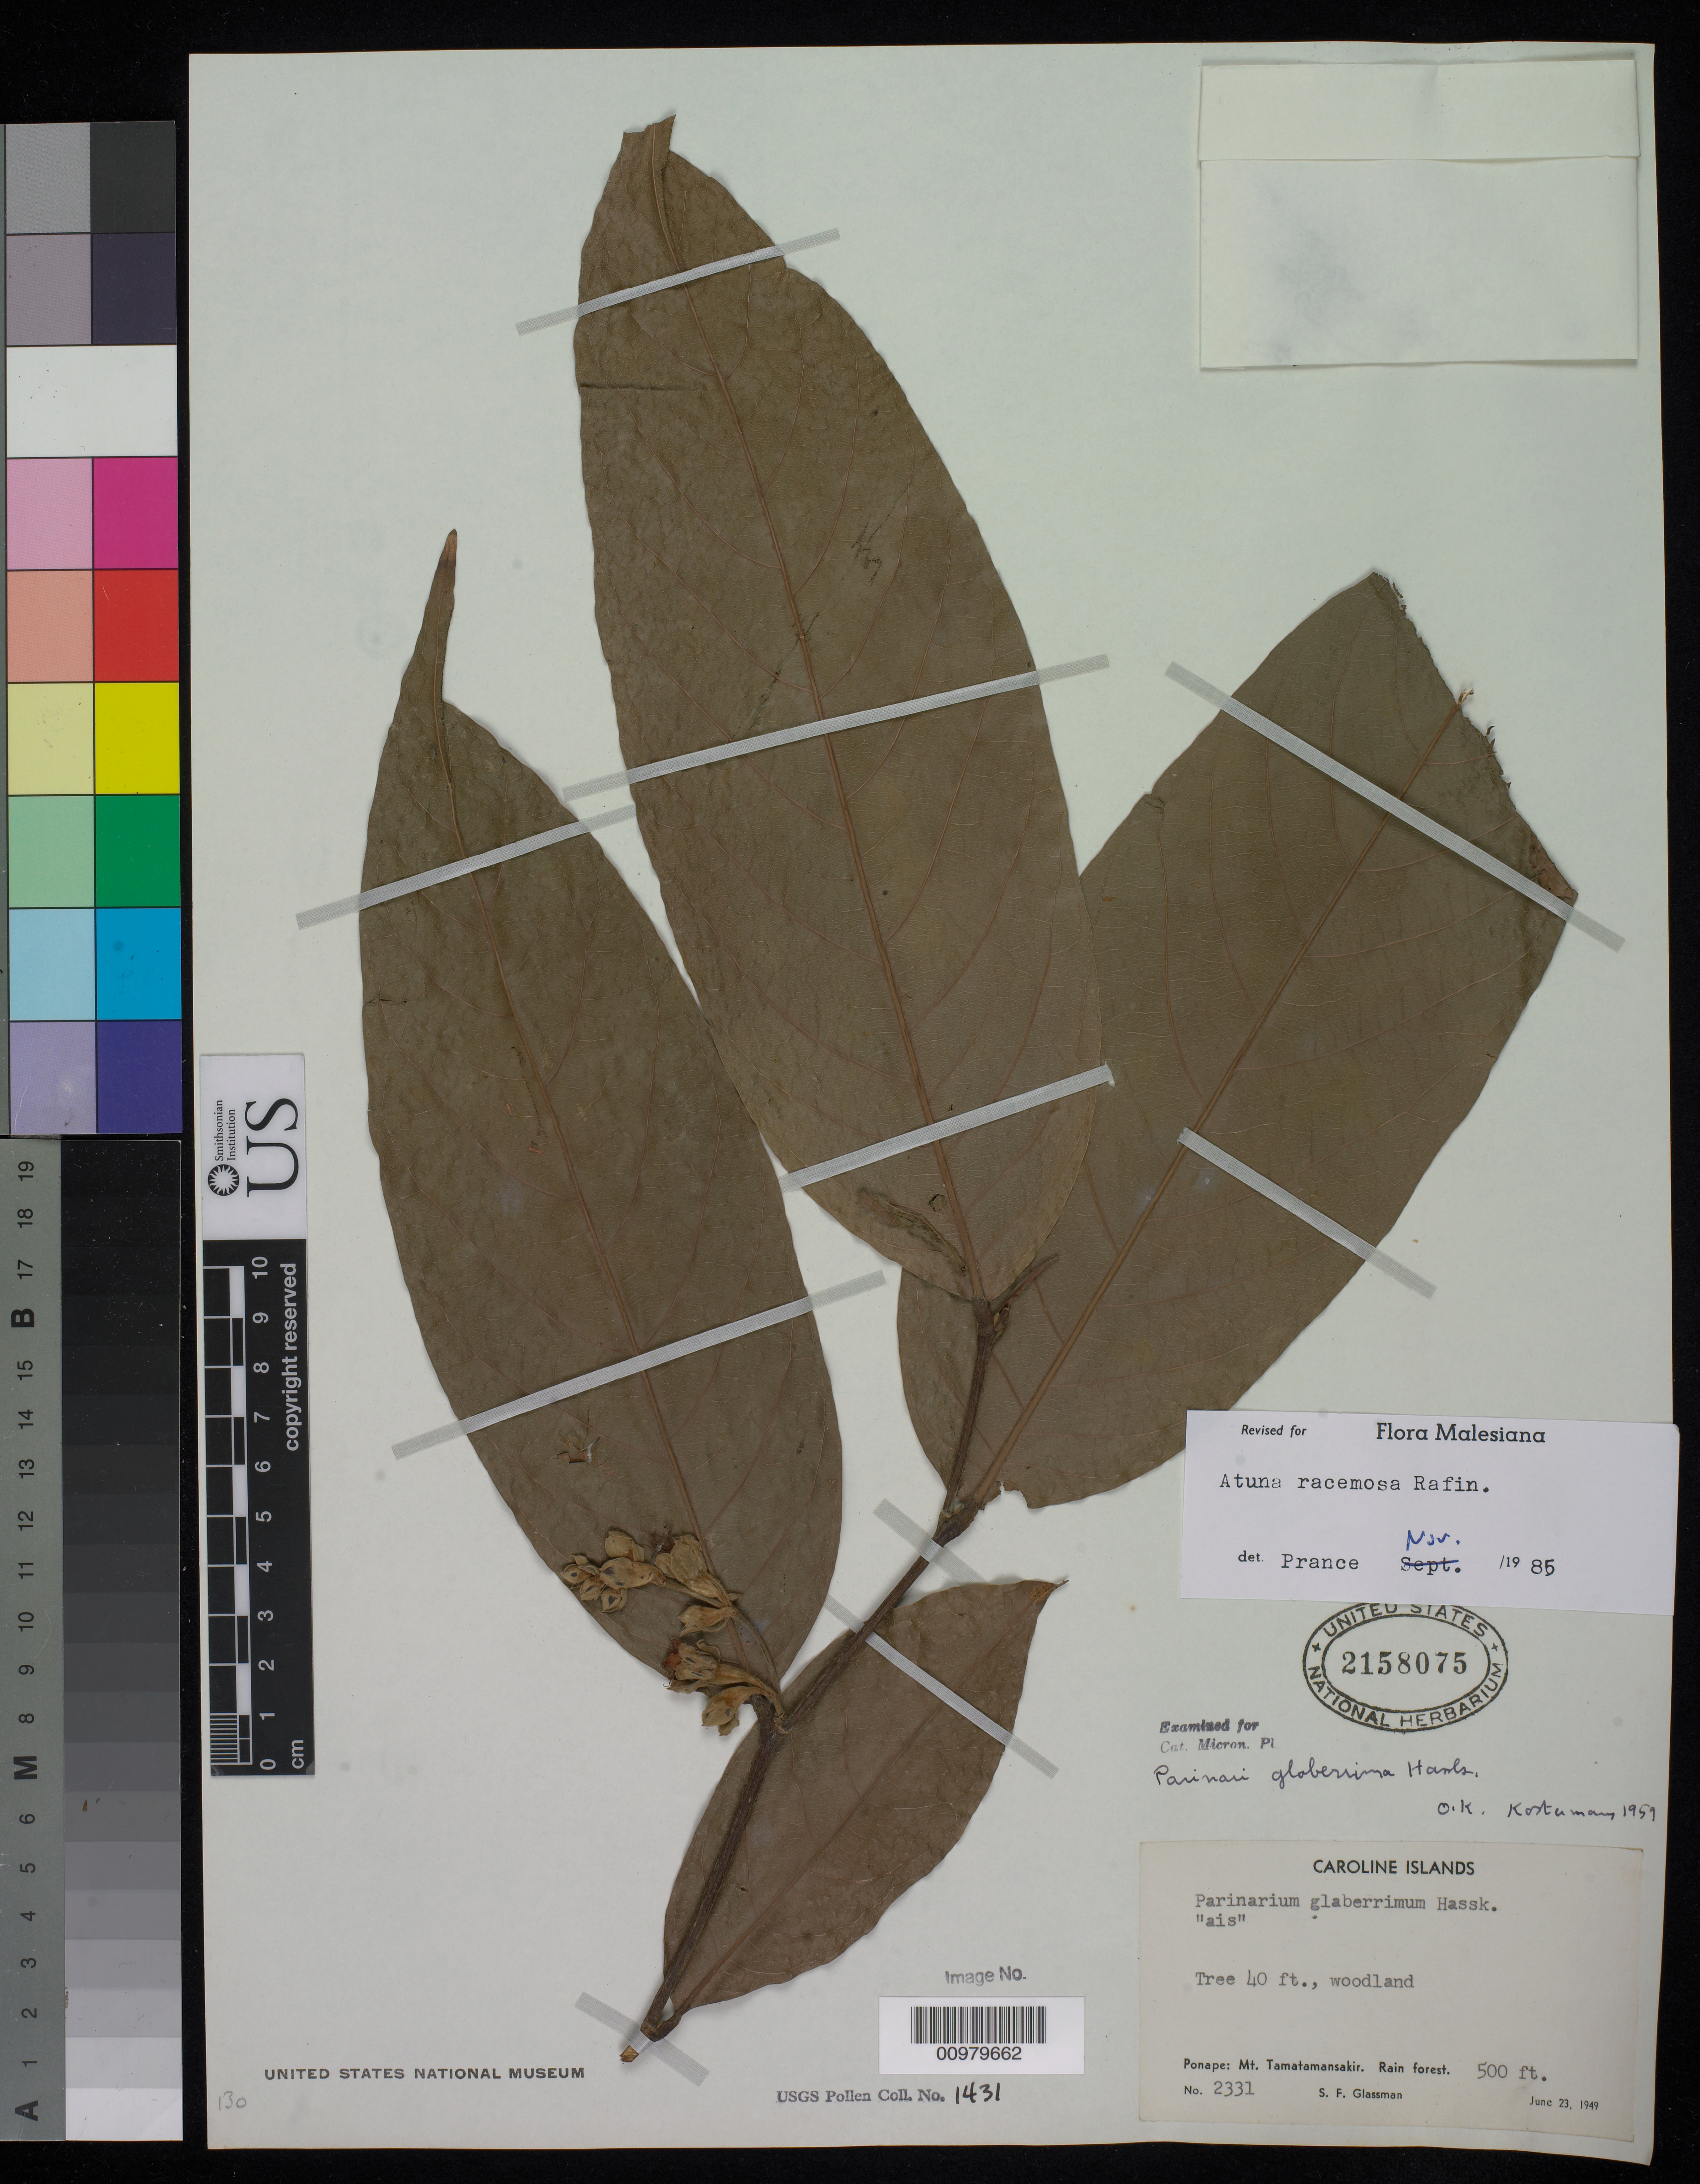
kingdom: Plantae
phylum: Tracheophyta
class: Magnoliopsida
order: Malpighiales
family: Chrysobalanaceae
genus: Parinari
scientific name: Parinari glaberrima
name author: Hassk.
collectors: S. F. Glassman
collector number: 2331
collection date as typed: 23 Jun 1949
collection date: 1949-06-23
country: Micronesia, Federated States of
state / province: Pohnpei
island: Pohnpei [Ponape]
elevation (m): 500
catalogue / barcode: US 2158075